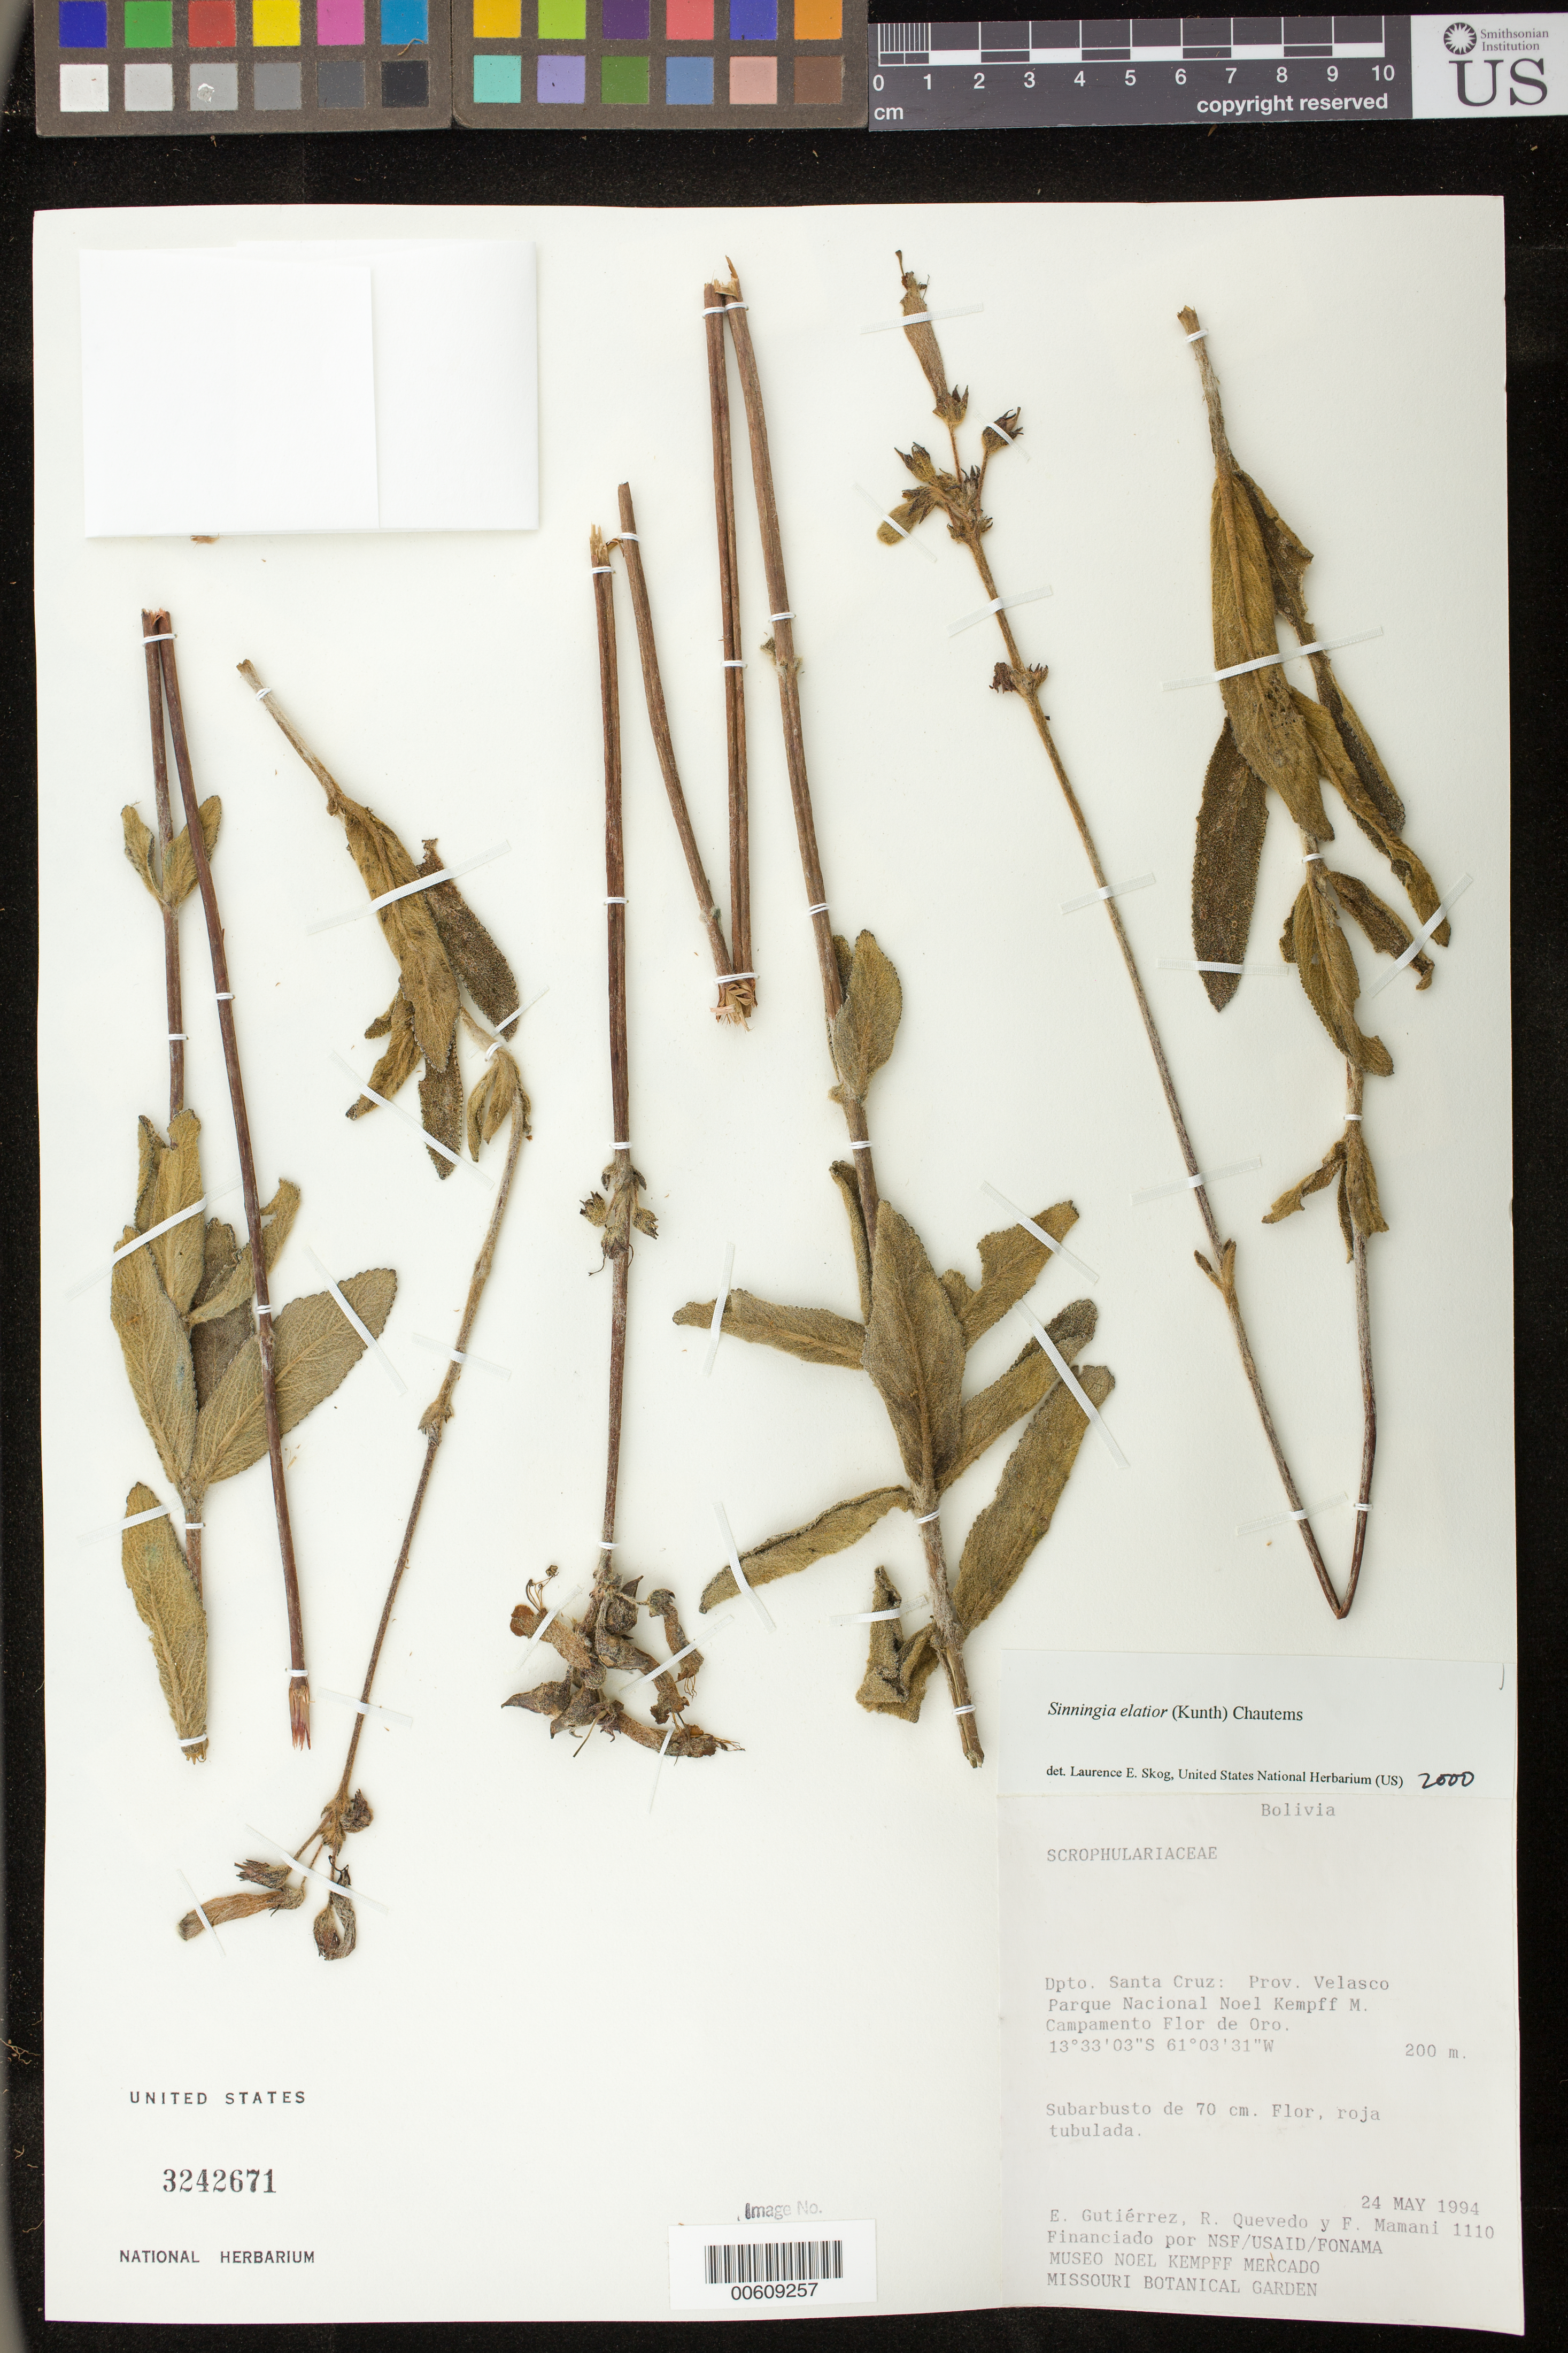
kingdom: Plantae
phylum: Tracheophyta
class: Magnoliopsida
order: Lamiales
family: Gesneriaceae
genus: Sinningia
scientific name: Sinningia elatior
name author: (Kunth) Chautems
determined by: Skog, Laurence E.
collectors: E. Gutiérrez, R. Quevedo & F. Mamani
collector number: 1110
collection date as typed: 24 May 1994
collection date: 1994-05-24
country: Bolivia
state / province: Santa Cruz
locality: Prov. Velasco; Parque Nacional Noel Kempff M., Campamento Flor de Oro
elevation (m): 200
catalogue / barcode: US 3242671